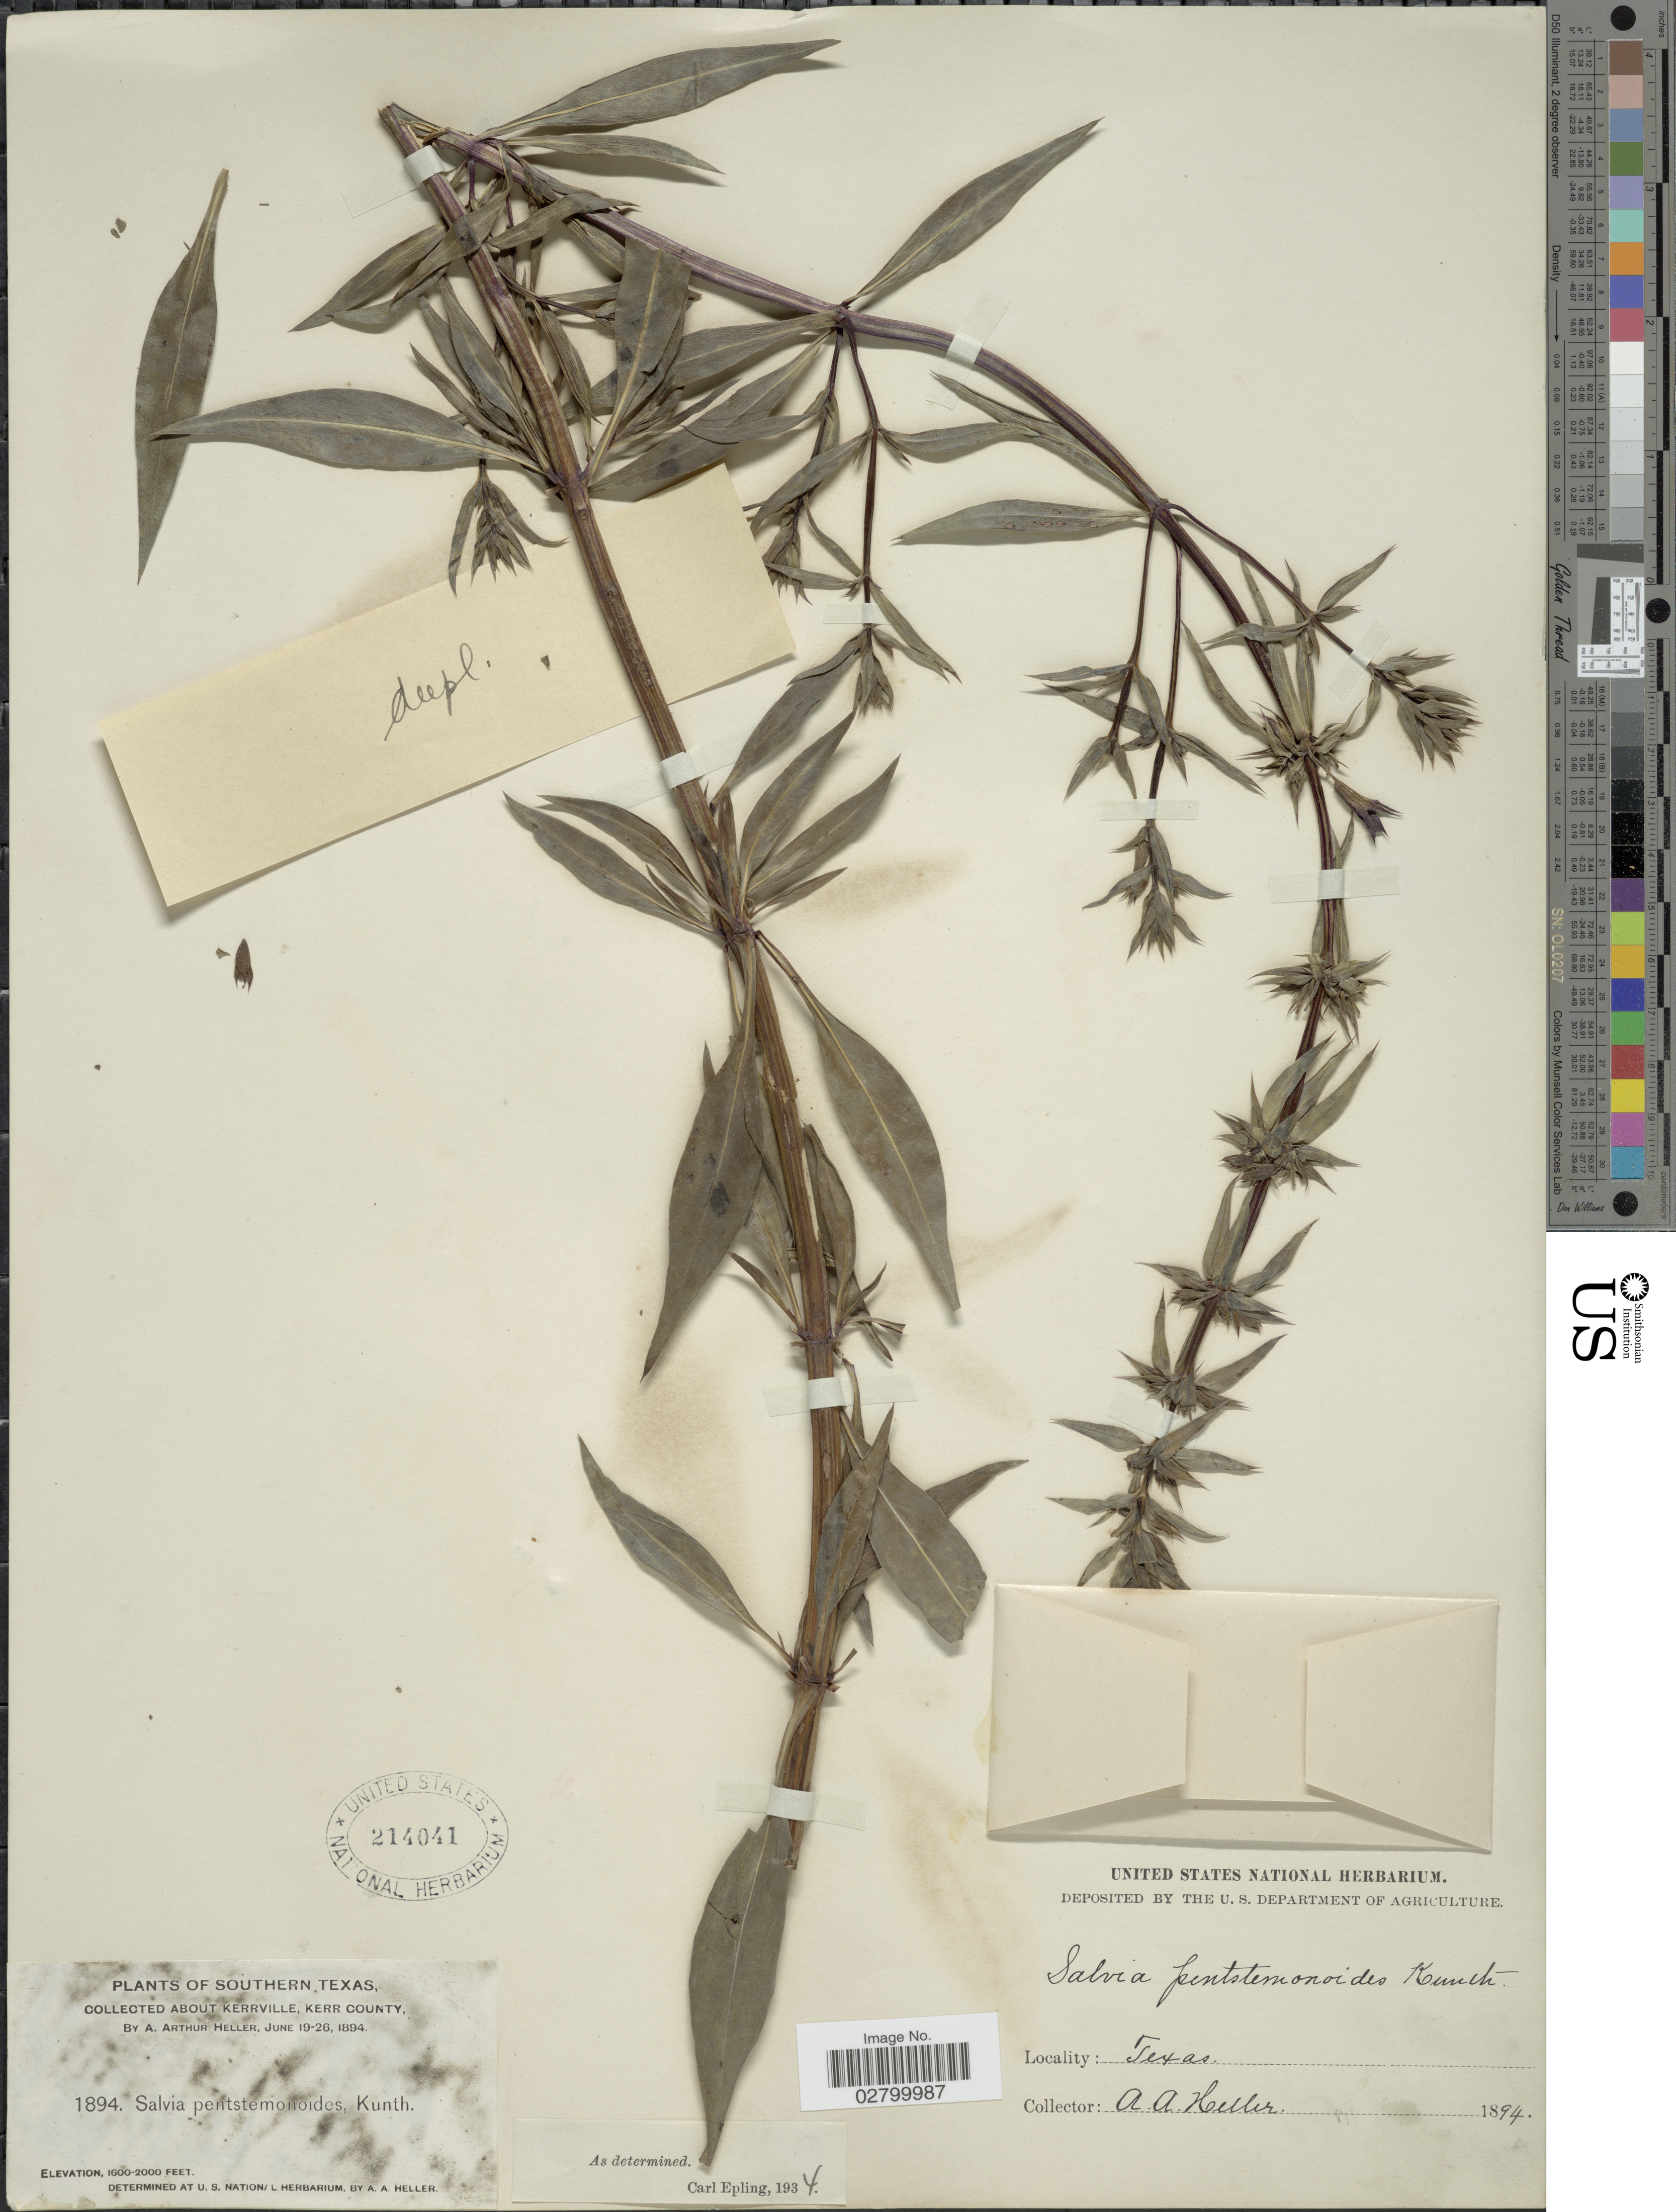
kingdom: Plantae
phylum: Tracheophyta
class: Magnoliopsida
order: Lamiales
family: Lamiaceae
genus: Salvia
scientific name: Salvia pentstemonoides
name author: K. Koch & C.D. Bouché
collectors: A. A. Heller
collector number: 1894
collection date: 1894-06-19/1894-06-26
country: United States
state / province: Texas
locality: Southern Texas. About Kerrville, Kerr County.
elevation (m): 488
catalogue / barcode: US 214041